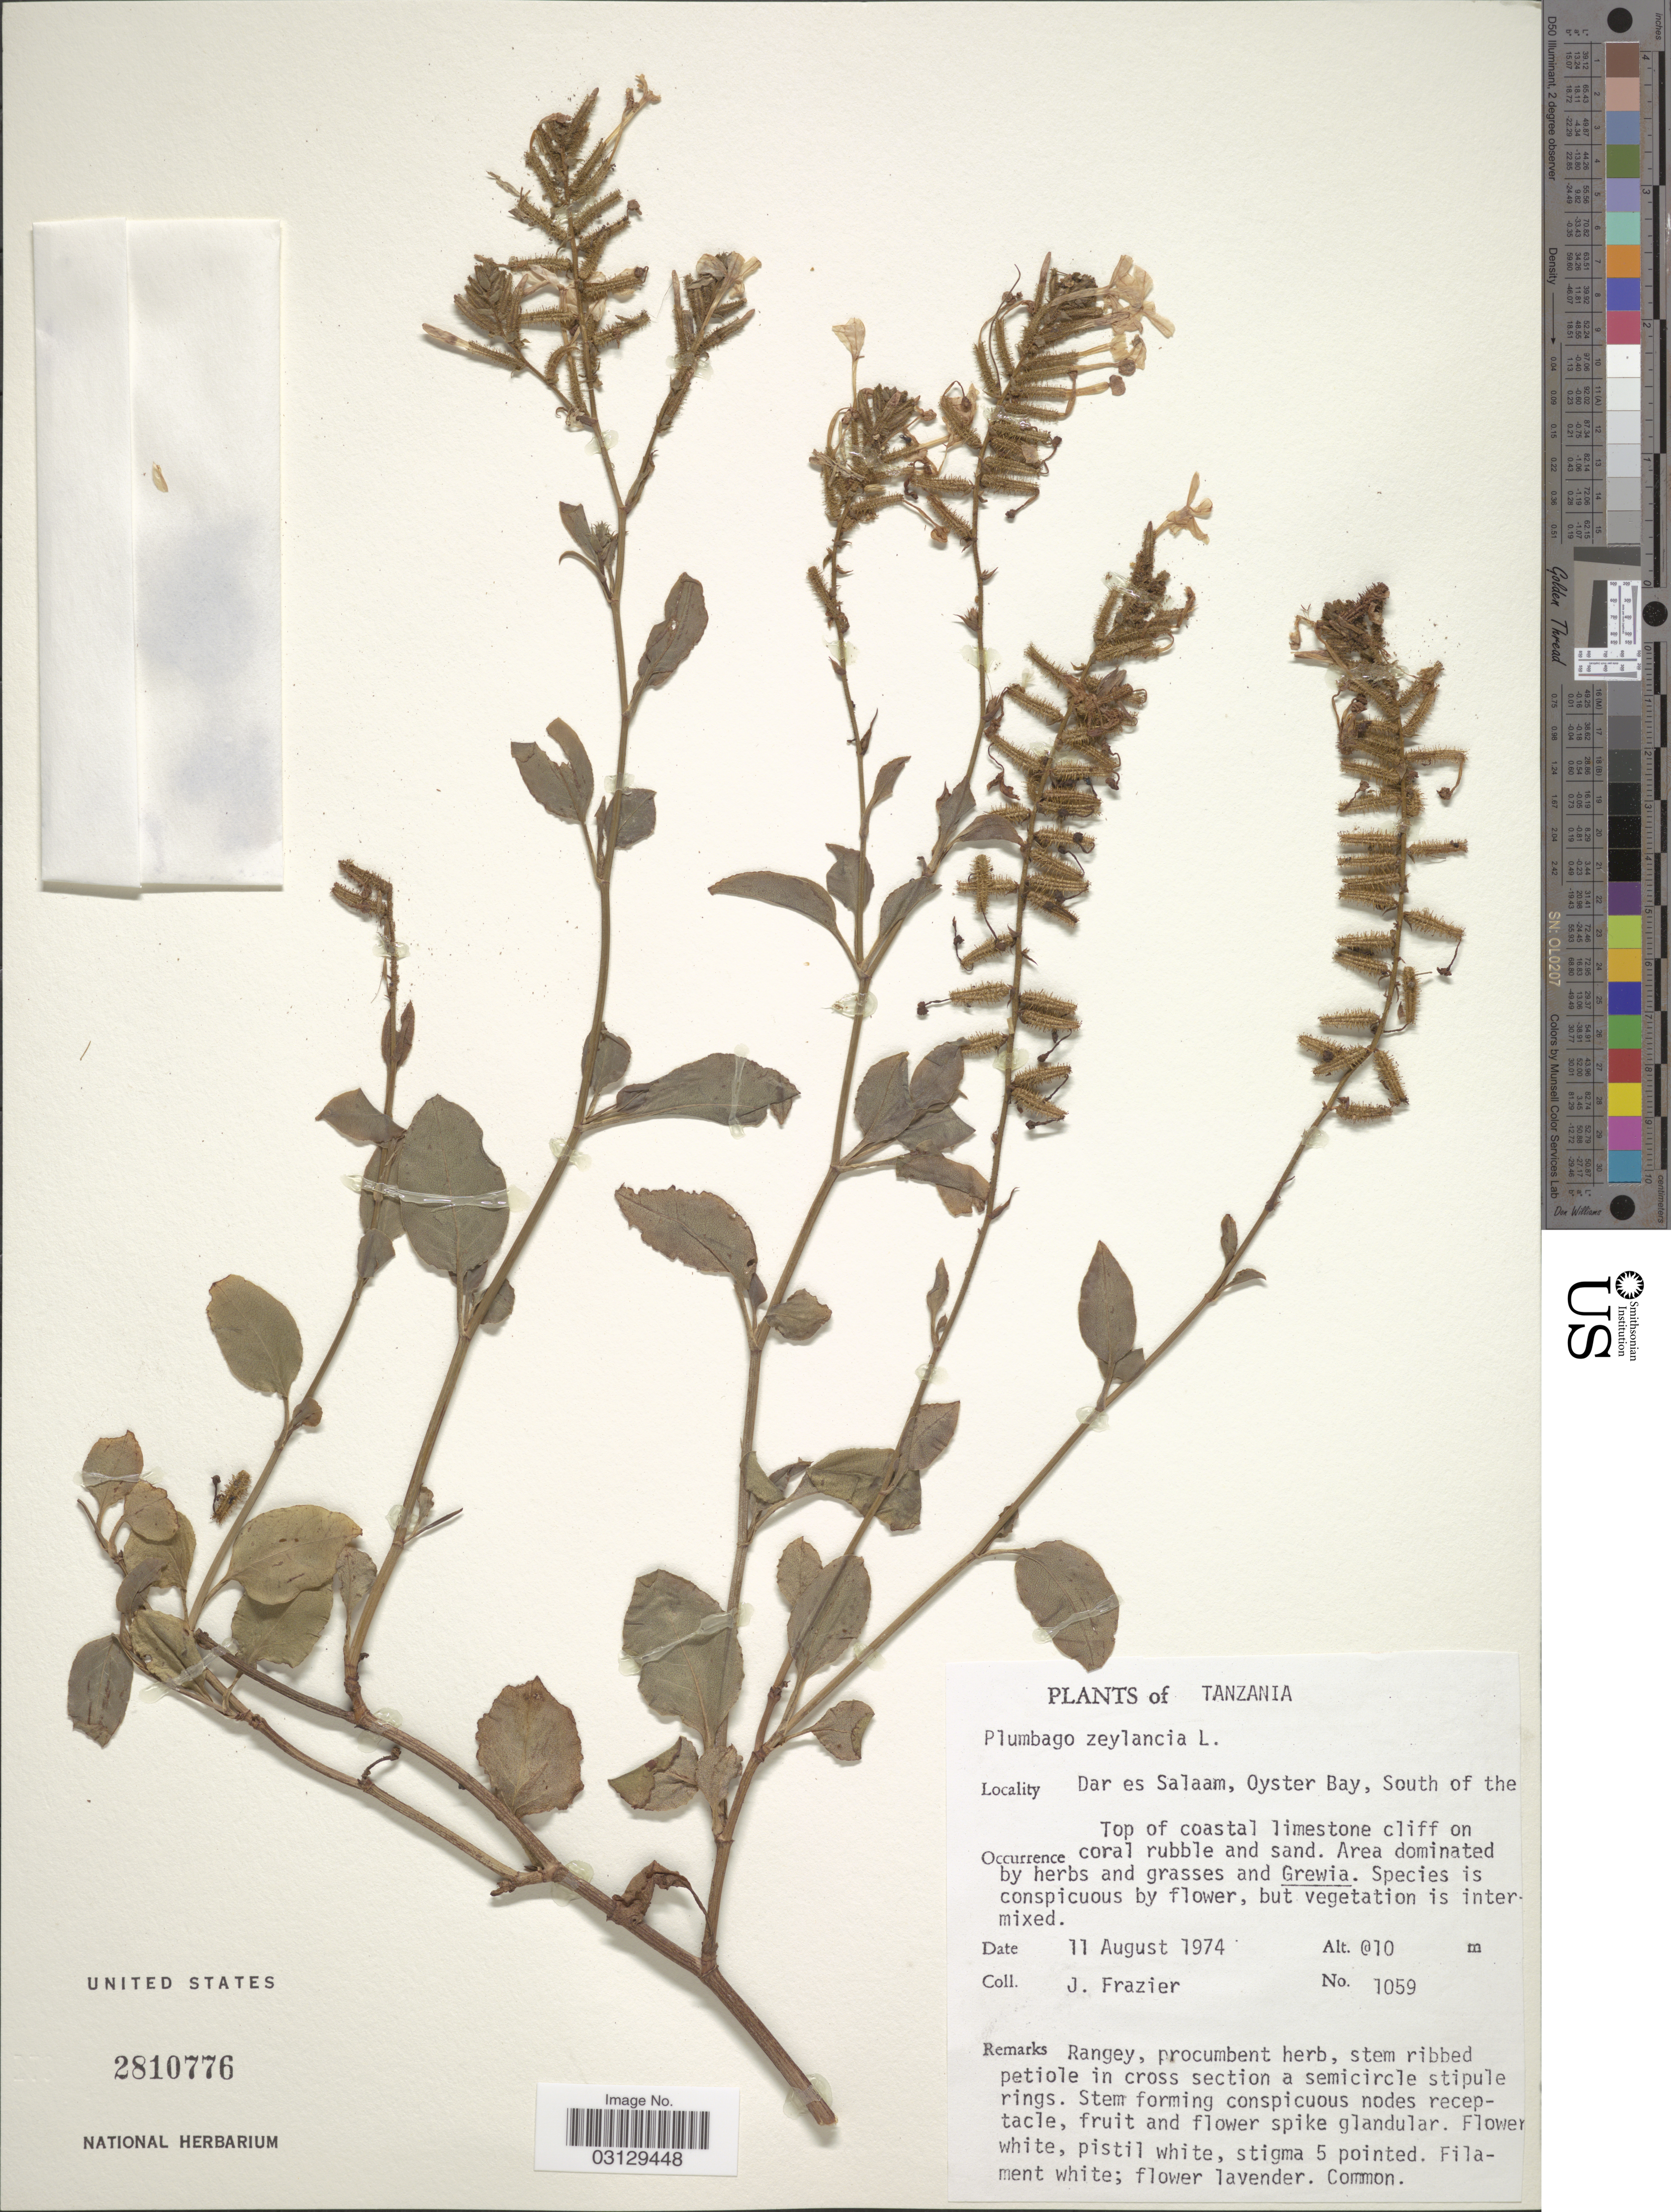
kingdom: Plantae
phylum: Tracheophyta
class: Magnoliopsida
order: Caryophyllales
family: Plumbaginaceae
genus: Plumbago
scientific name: Plumbago aphylla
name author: Bojer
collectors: J. Frazier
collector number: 1059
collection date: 1974-08-11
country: Tanzania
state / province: Dar es Salaam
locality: Oyster Bay, South of the.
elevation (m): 10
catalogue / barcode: US 2810776